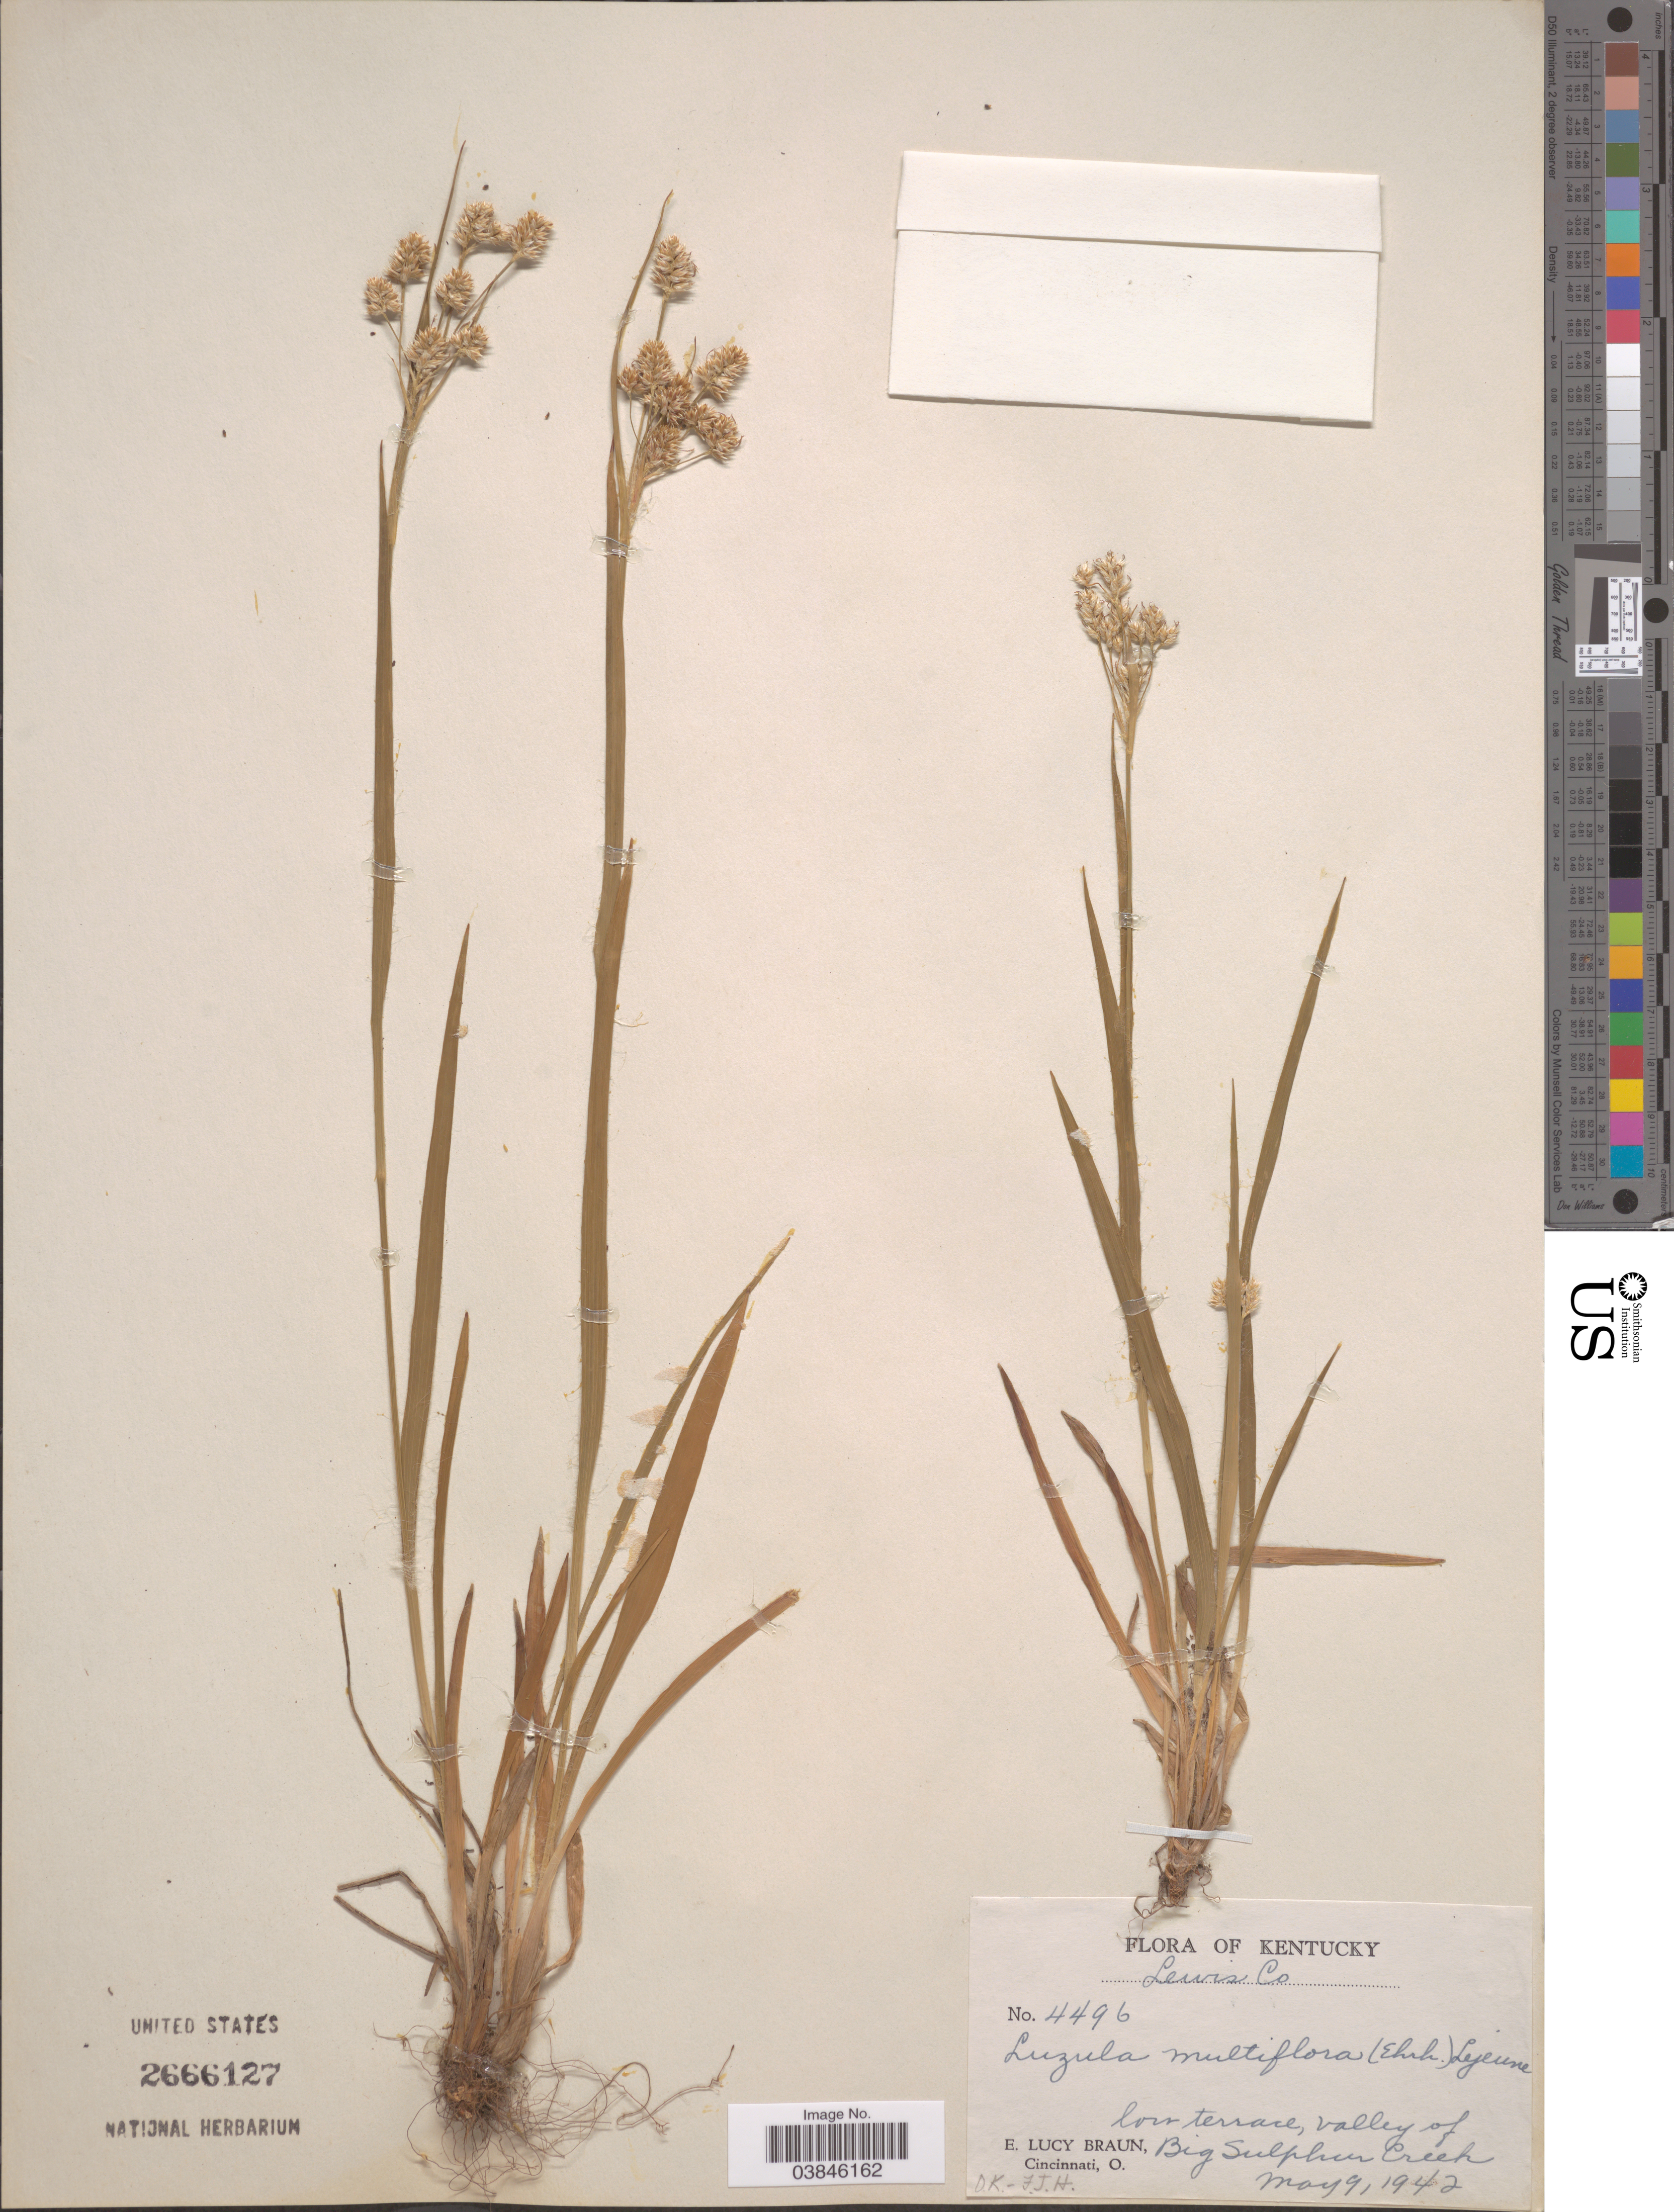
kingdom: Plantae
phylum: Tracheophyta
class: Liliopsida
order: Poales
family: Juncaceae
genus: Luzula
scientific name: Luzula multiflora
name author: (Ehrh.) Lej.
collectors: E. L. Braun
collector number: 4496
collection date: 1942-05-09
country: United States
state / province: Kentucky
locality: Lewis Co. Valley of Big Sulphur Creek.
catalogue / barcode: US 2666127